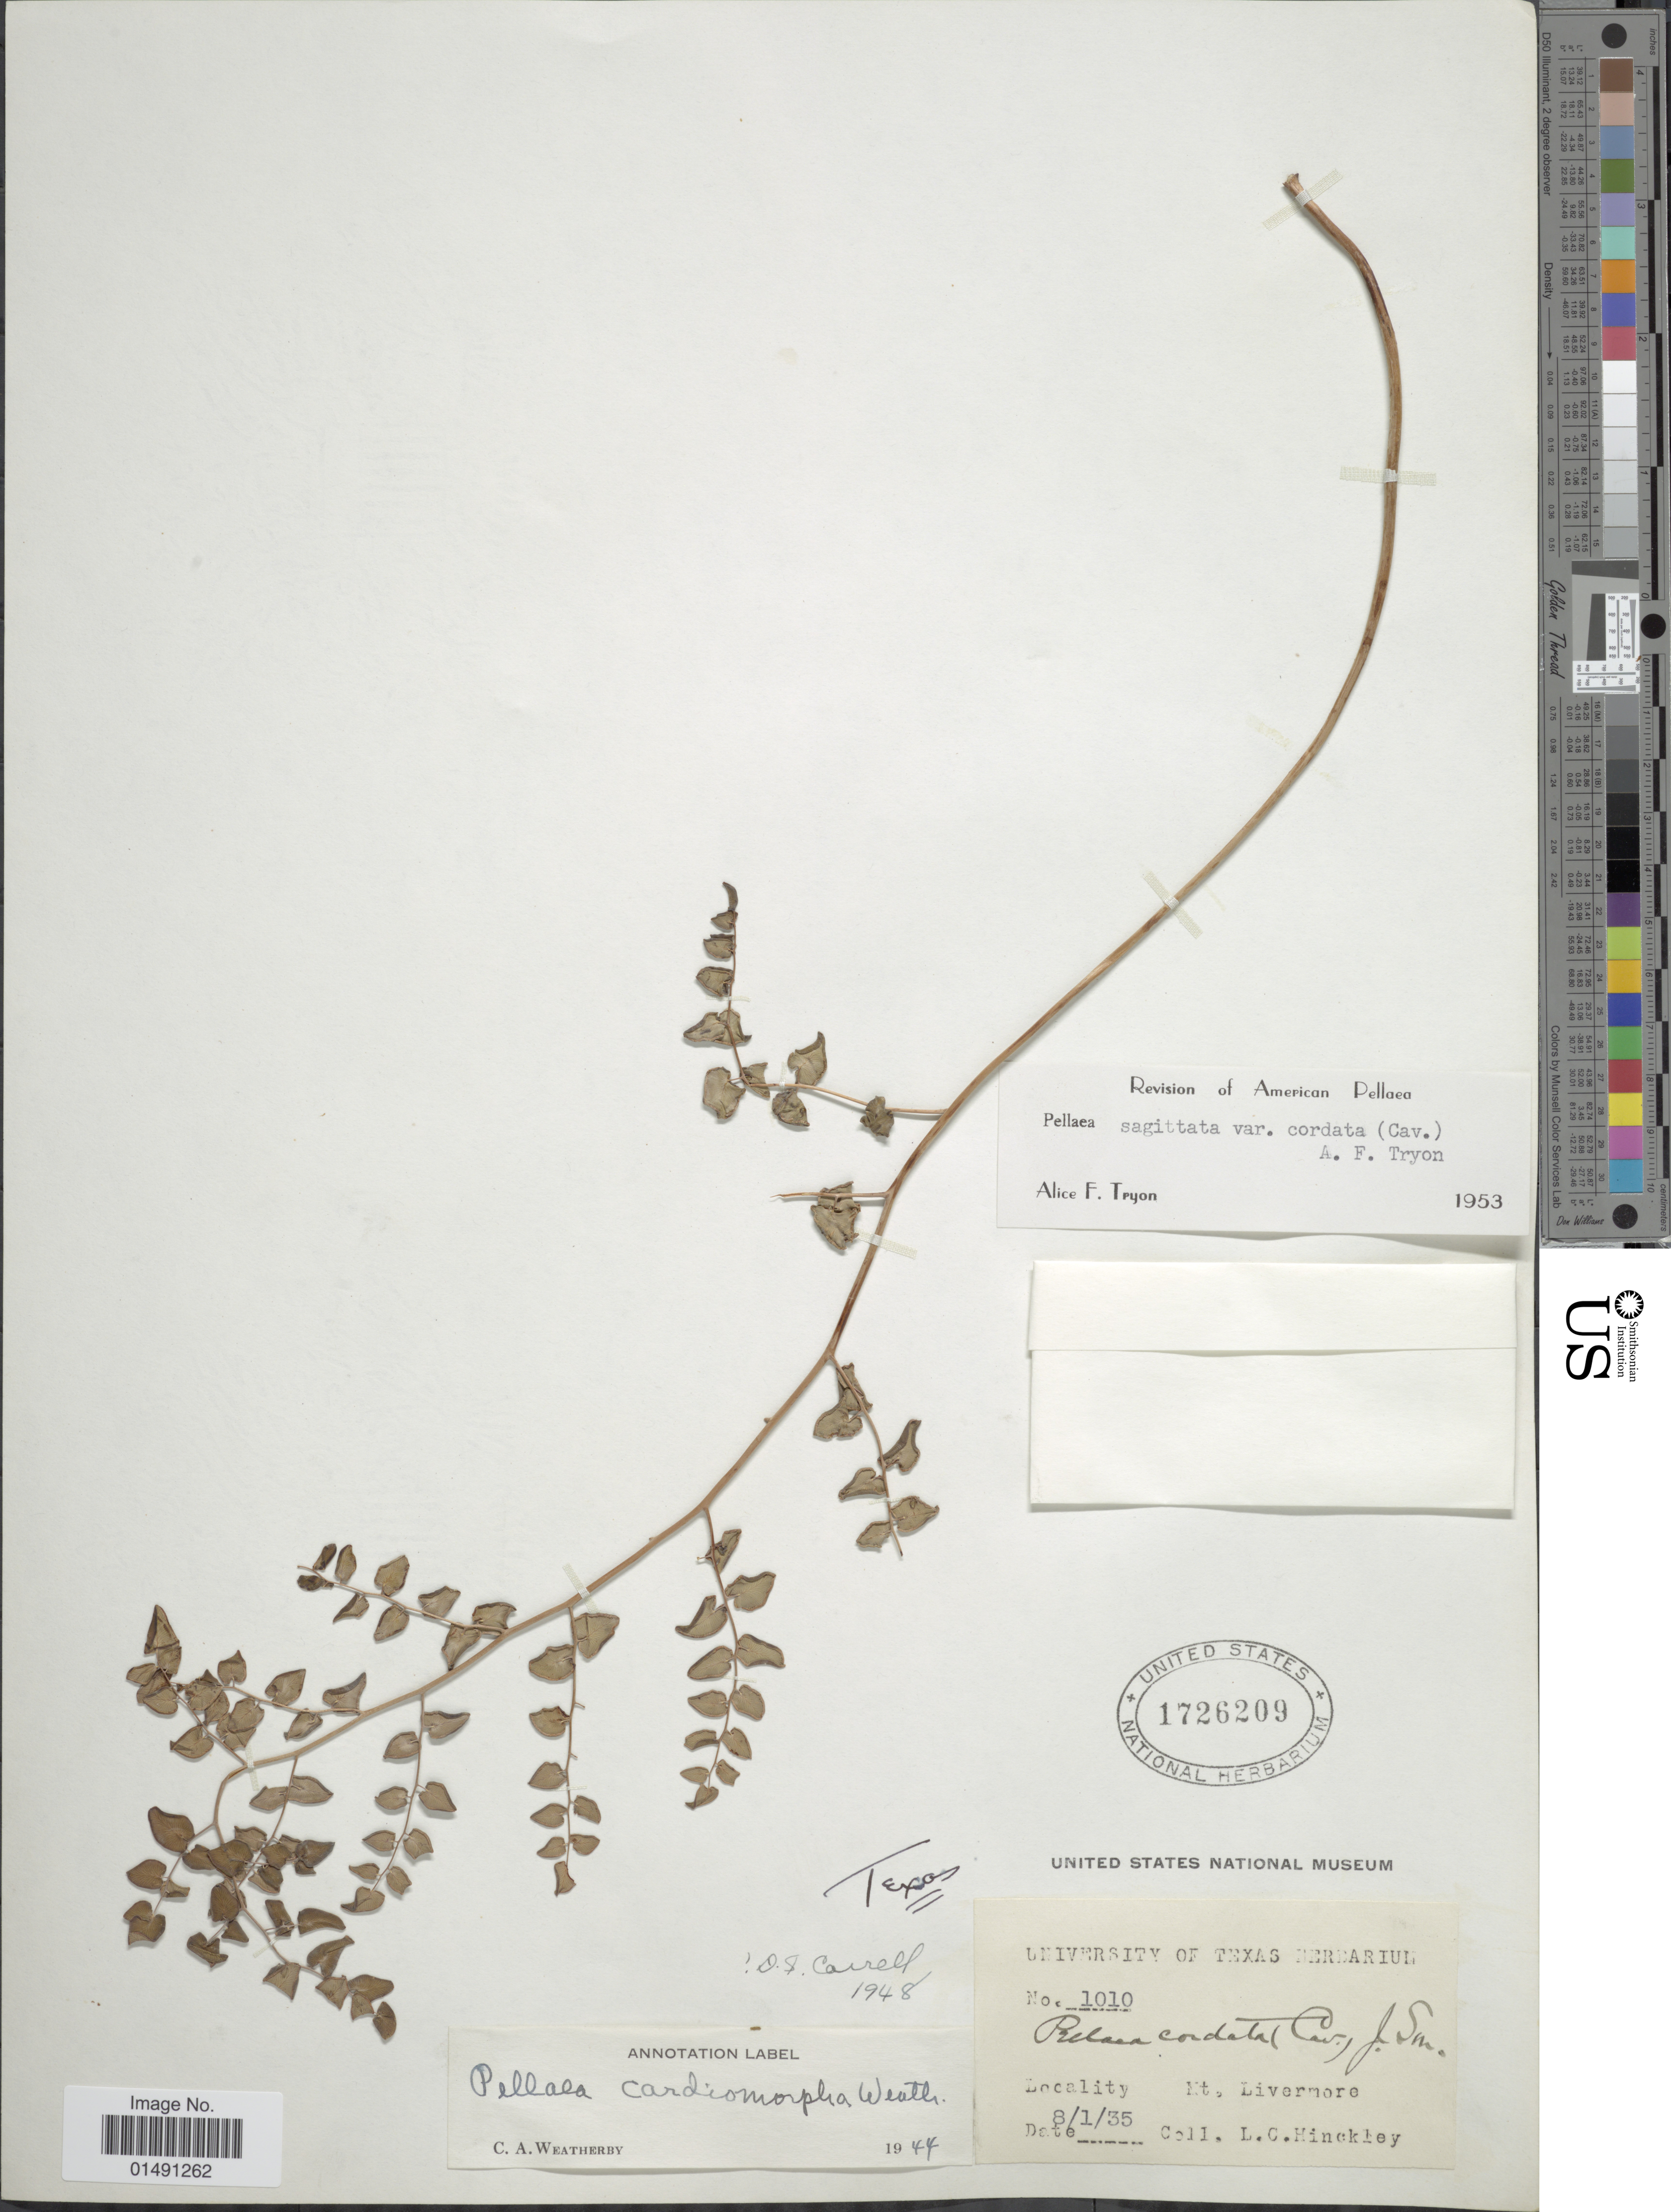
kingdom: Plantae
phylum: Tracheophyta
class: Polypodiopsida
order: Polypodiales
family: Pteridaceae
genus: Pellaea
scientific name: Pellaea cordifolia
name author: (Sessé) A.R. Sm.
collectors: L. Hinckley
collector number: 1010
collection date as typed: Transcribed d/m/y: 8/1/35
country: United States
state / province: Texas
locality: Mt Livermore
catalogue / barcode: US 1726209